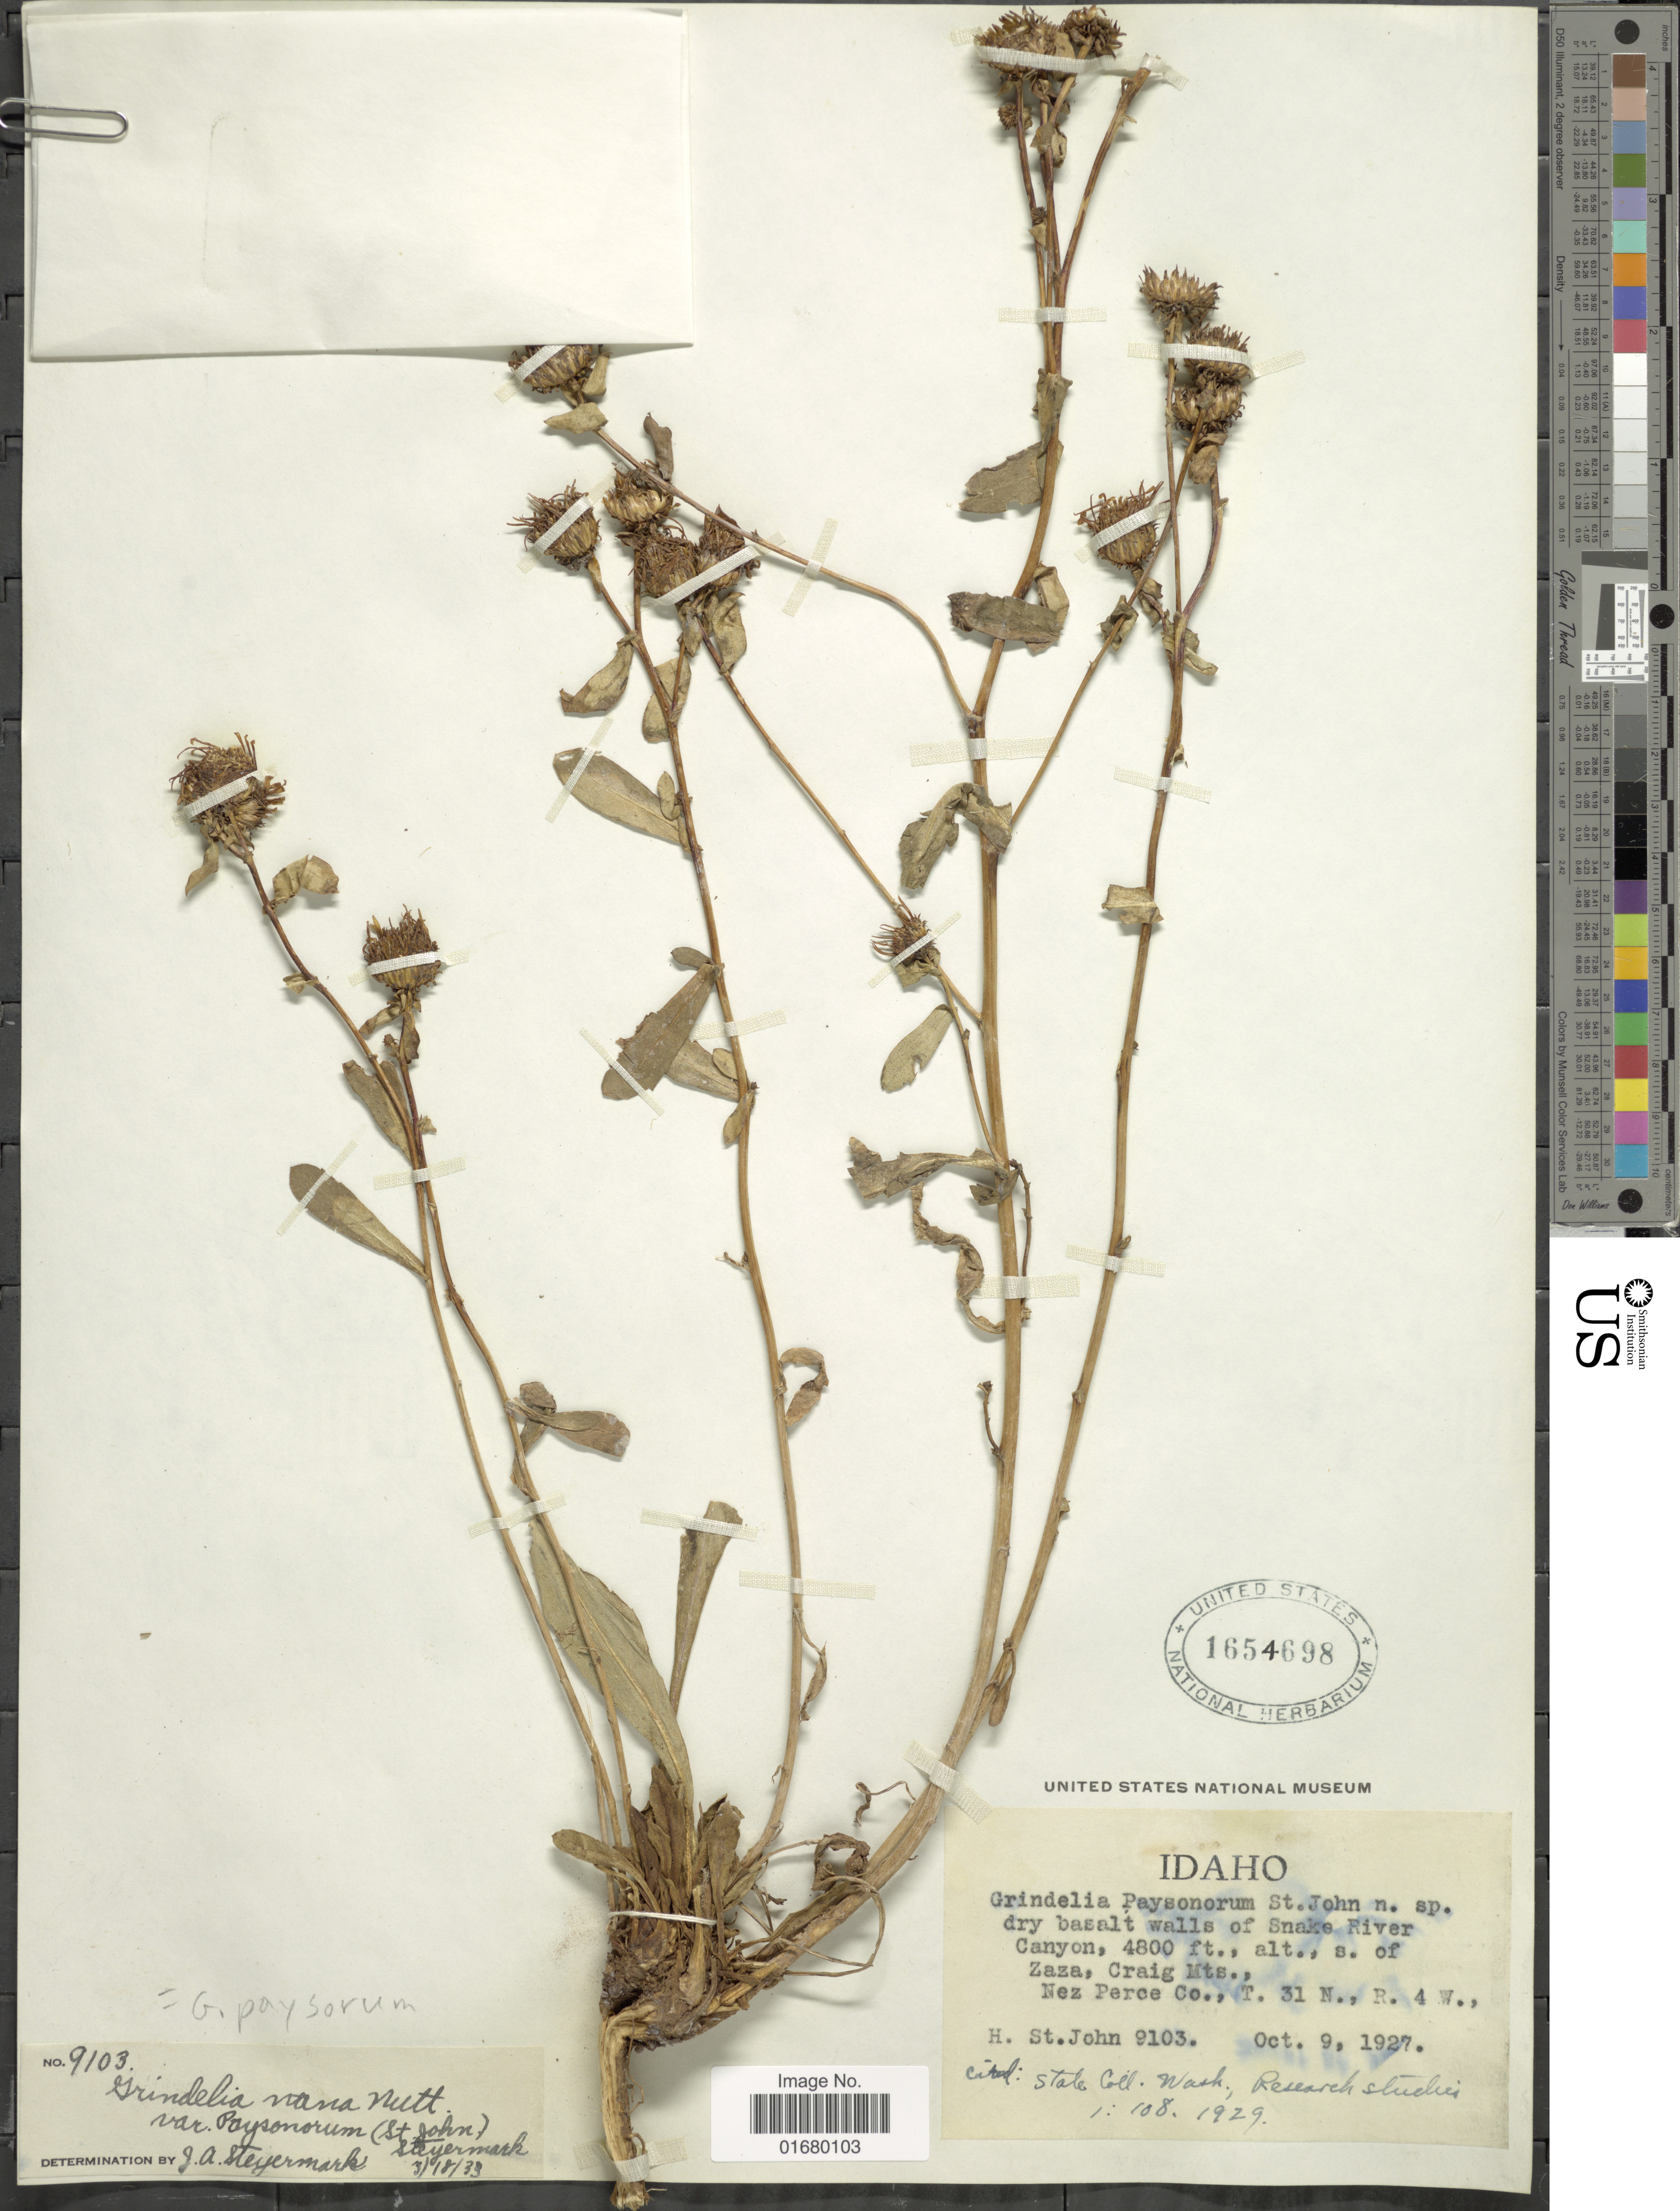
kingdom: Plantae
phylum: Tracheophyta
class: Magnoliopsida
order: Asterales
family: Asteraceae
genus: Grindelia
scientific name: Grindelia paysonorum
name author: H. St. John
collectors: H. St. John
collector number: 9103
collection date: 1927-10-09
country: United States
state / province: Idaho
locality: Snake River Canyon. s. of Zaza, Craig Mts. Nez Perce Co. T.31N., R.4W.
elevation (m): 1463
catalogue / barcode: US 1654698